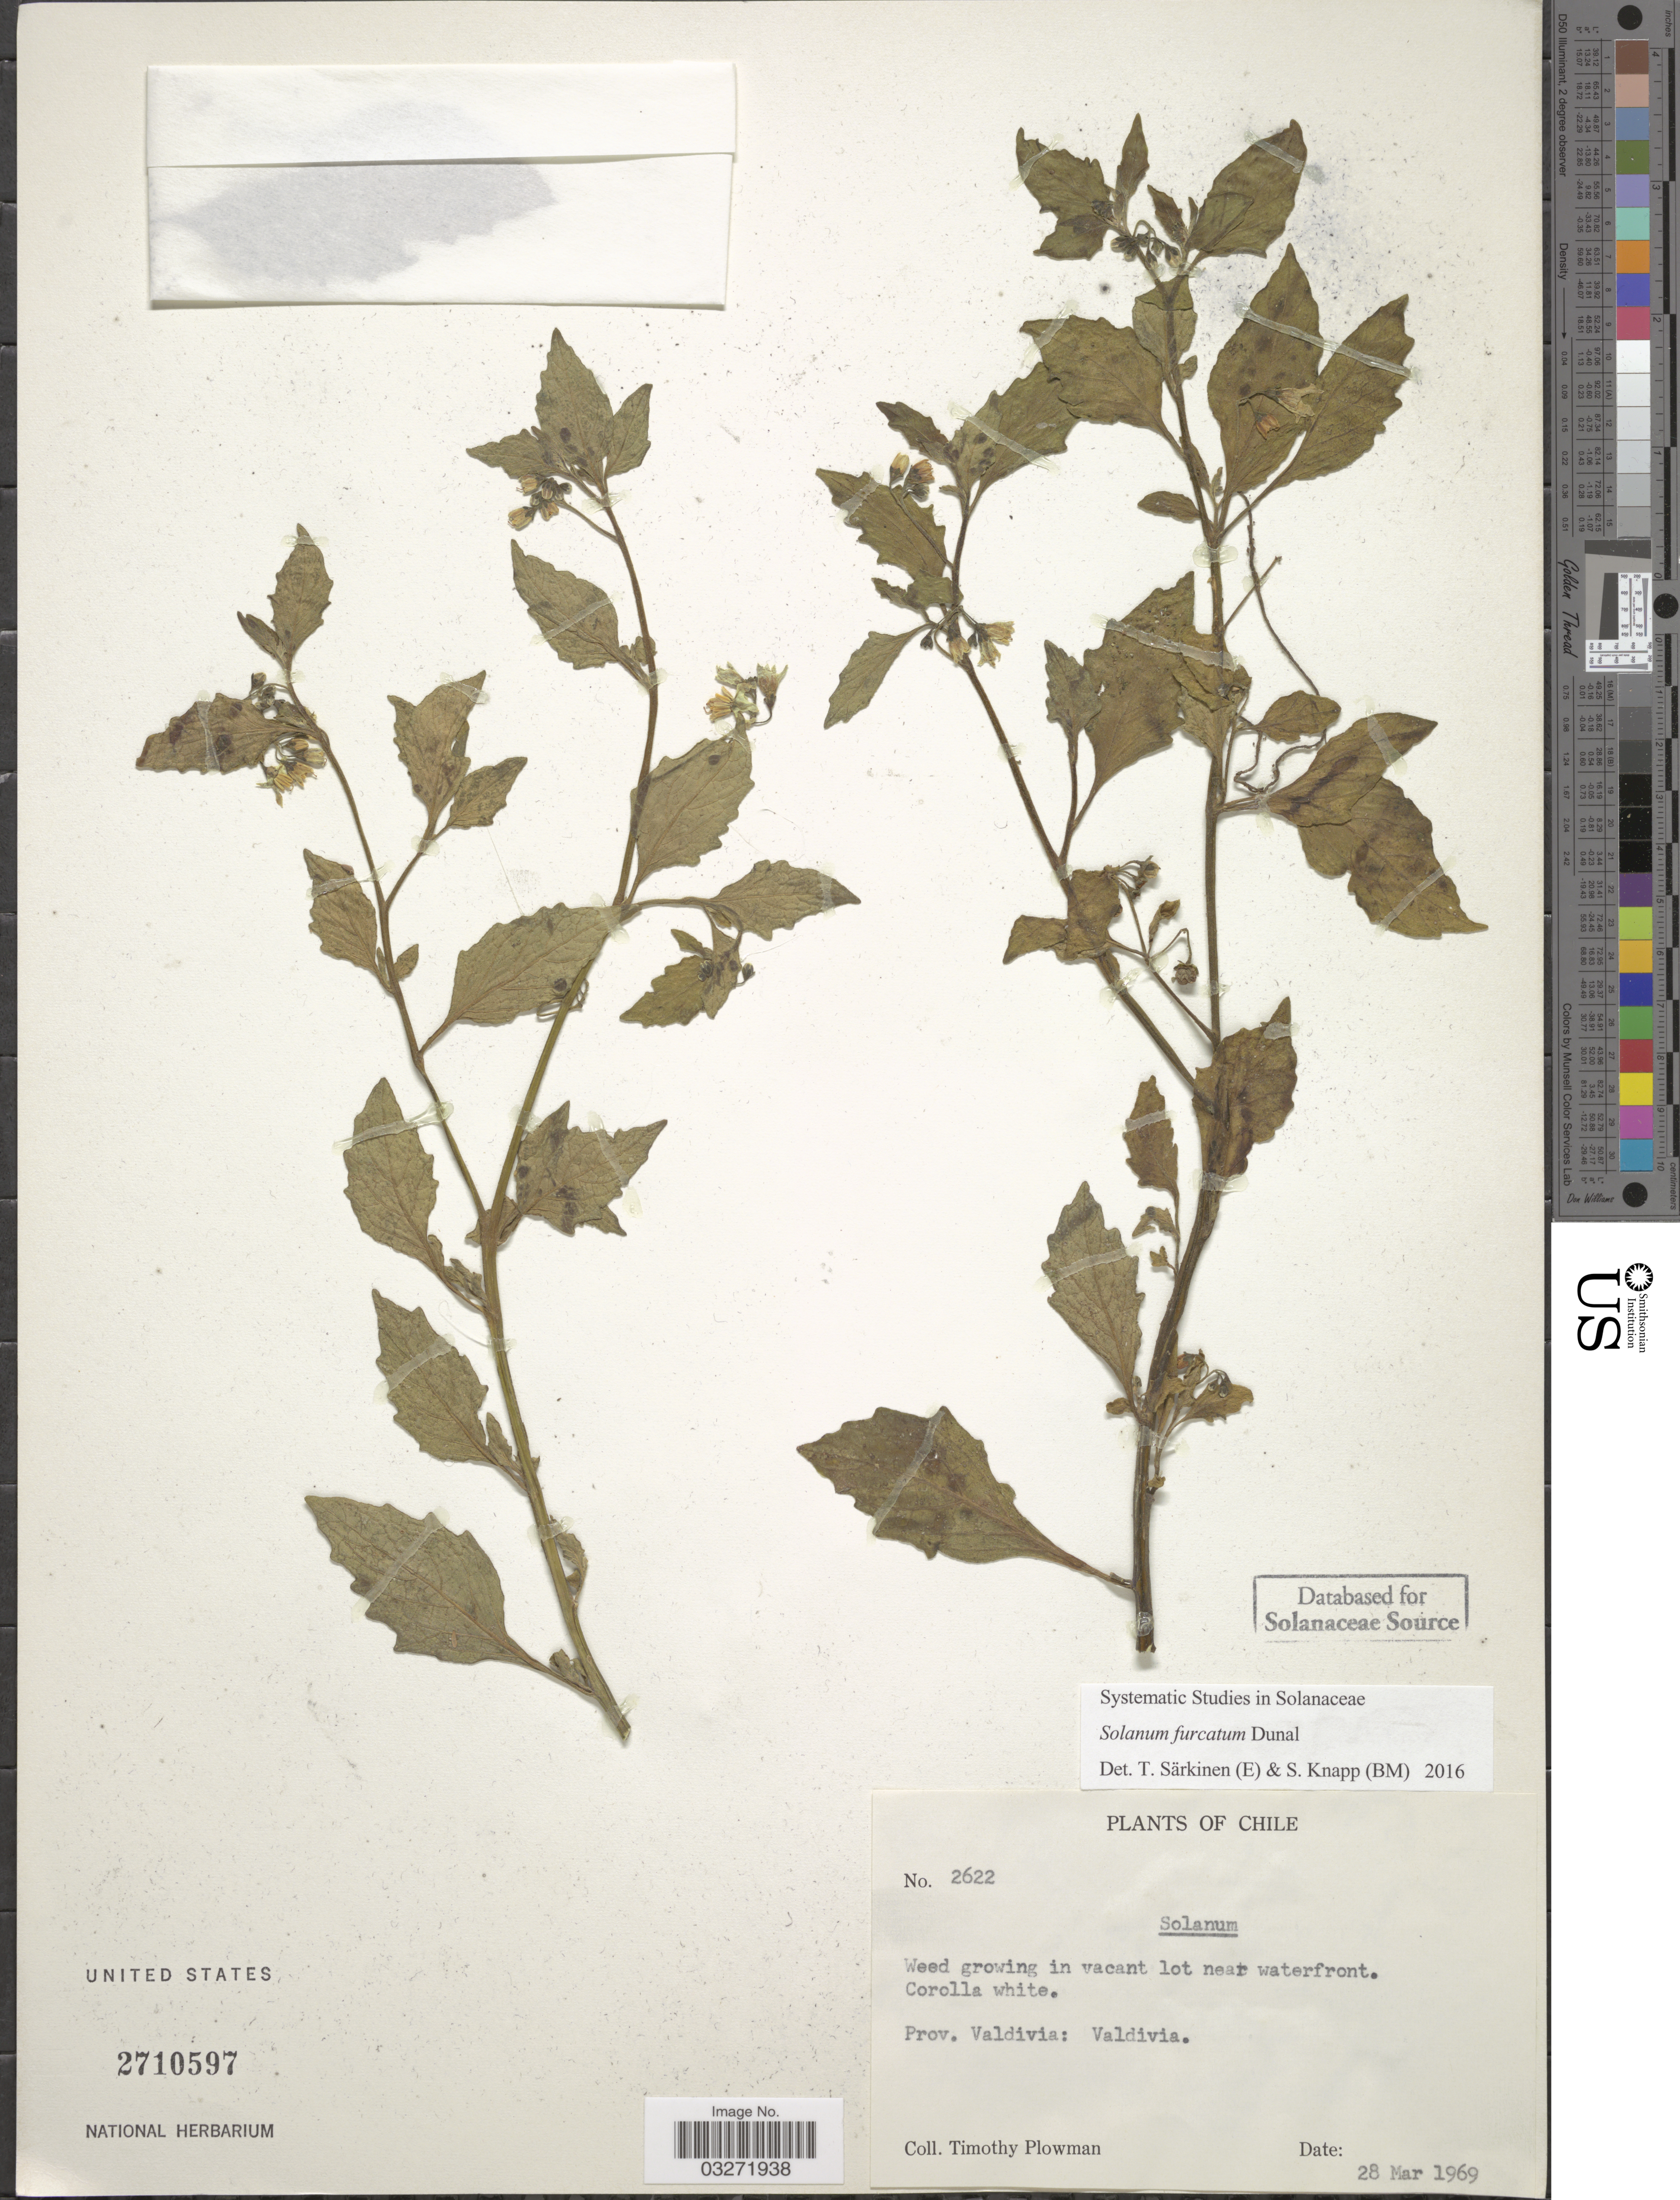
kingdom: Plantae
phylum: Tracheophyta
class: Magnoliopsida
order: Solanales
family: Solanaceae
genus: Solanum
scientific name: Solanum furcatum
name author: Dunal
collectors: T. Plowman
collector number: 2622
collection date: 1969-03-28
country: Chile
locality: Prov. Valdivia: Valdivia.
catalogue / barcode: US 2710597